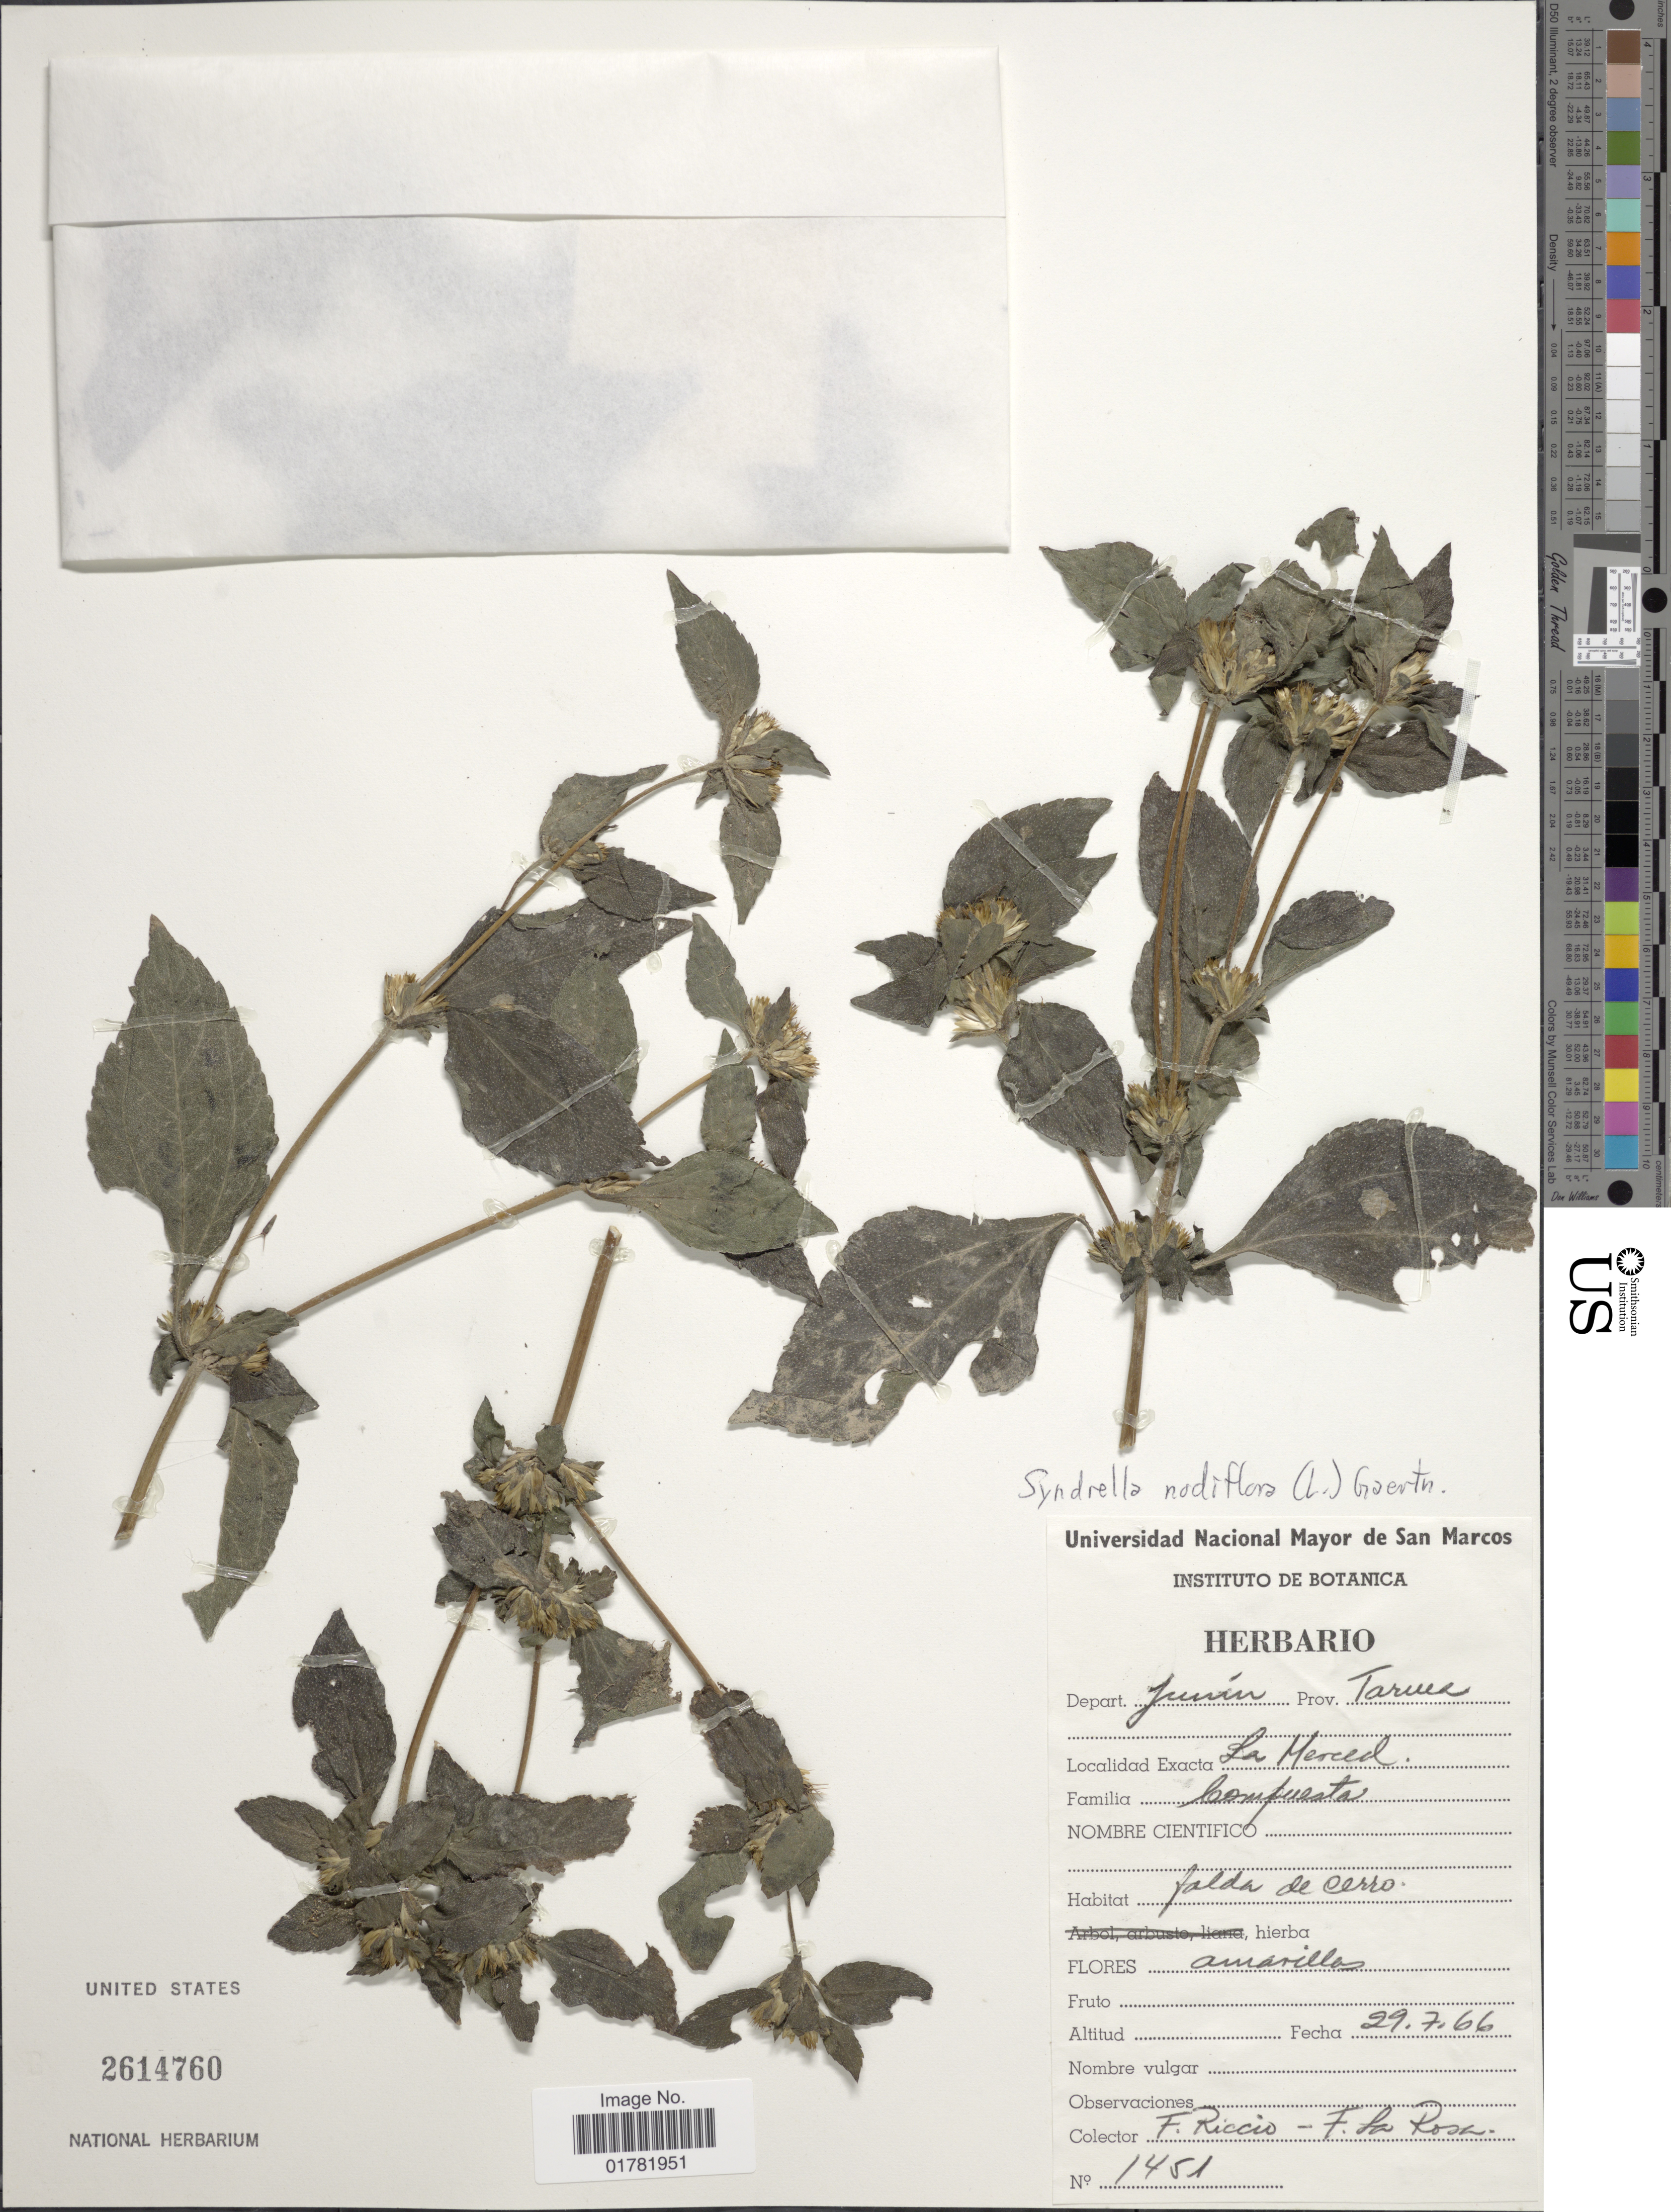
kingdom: Plantae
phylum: Tracheophyta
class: Magnoliopsida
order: Asterales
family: Asteraceae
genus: Synedrella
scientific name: Synedrella nodiflora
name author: (L.) Gaertn.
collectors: F. Riccio & F. La Rosa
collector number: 1451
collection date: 1966-07-29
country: Peru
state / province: Junín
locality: Prov. Tarma, La Merced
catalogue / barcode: US 2614760